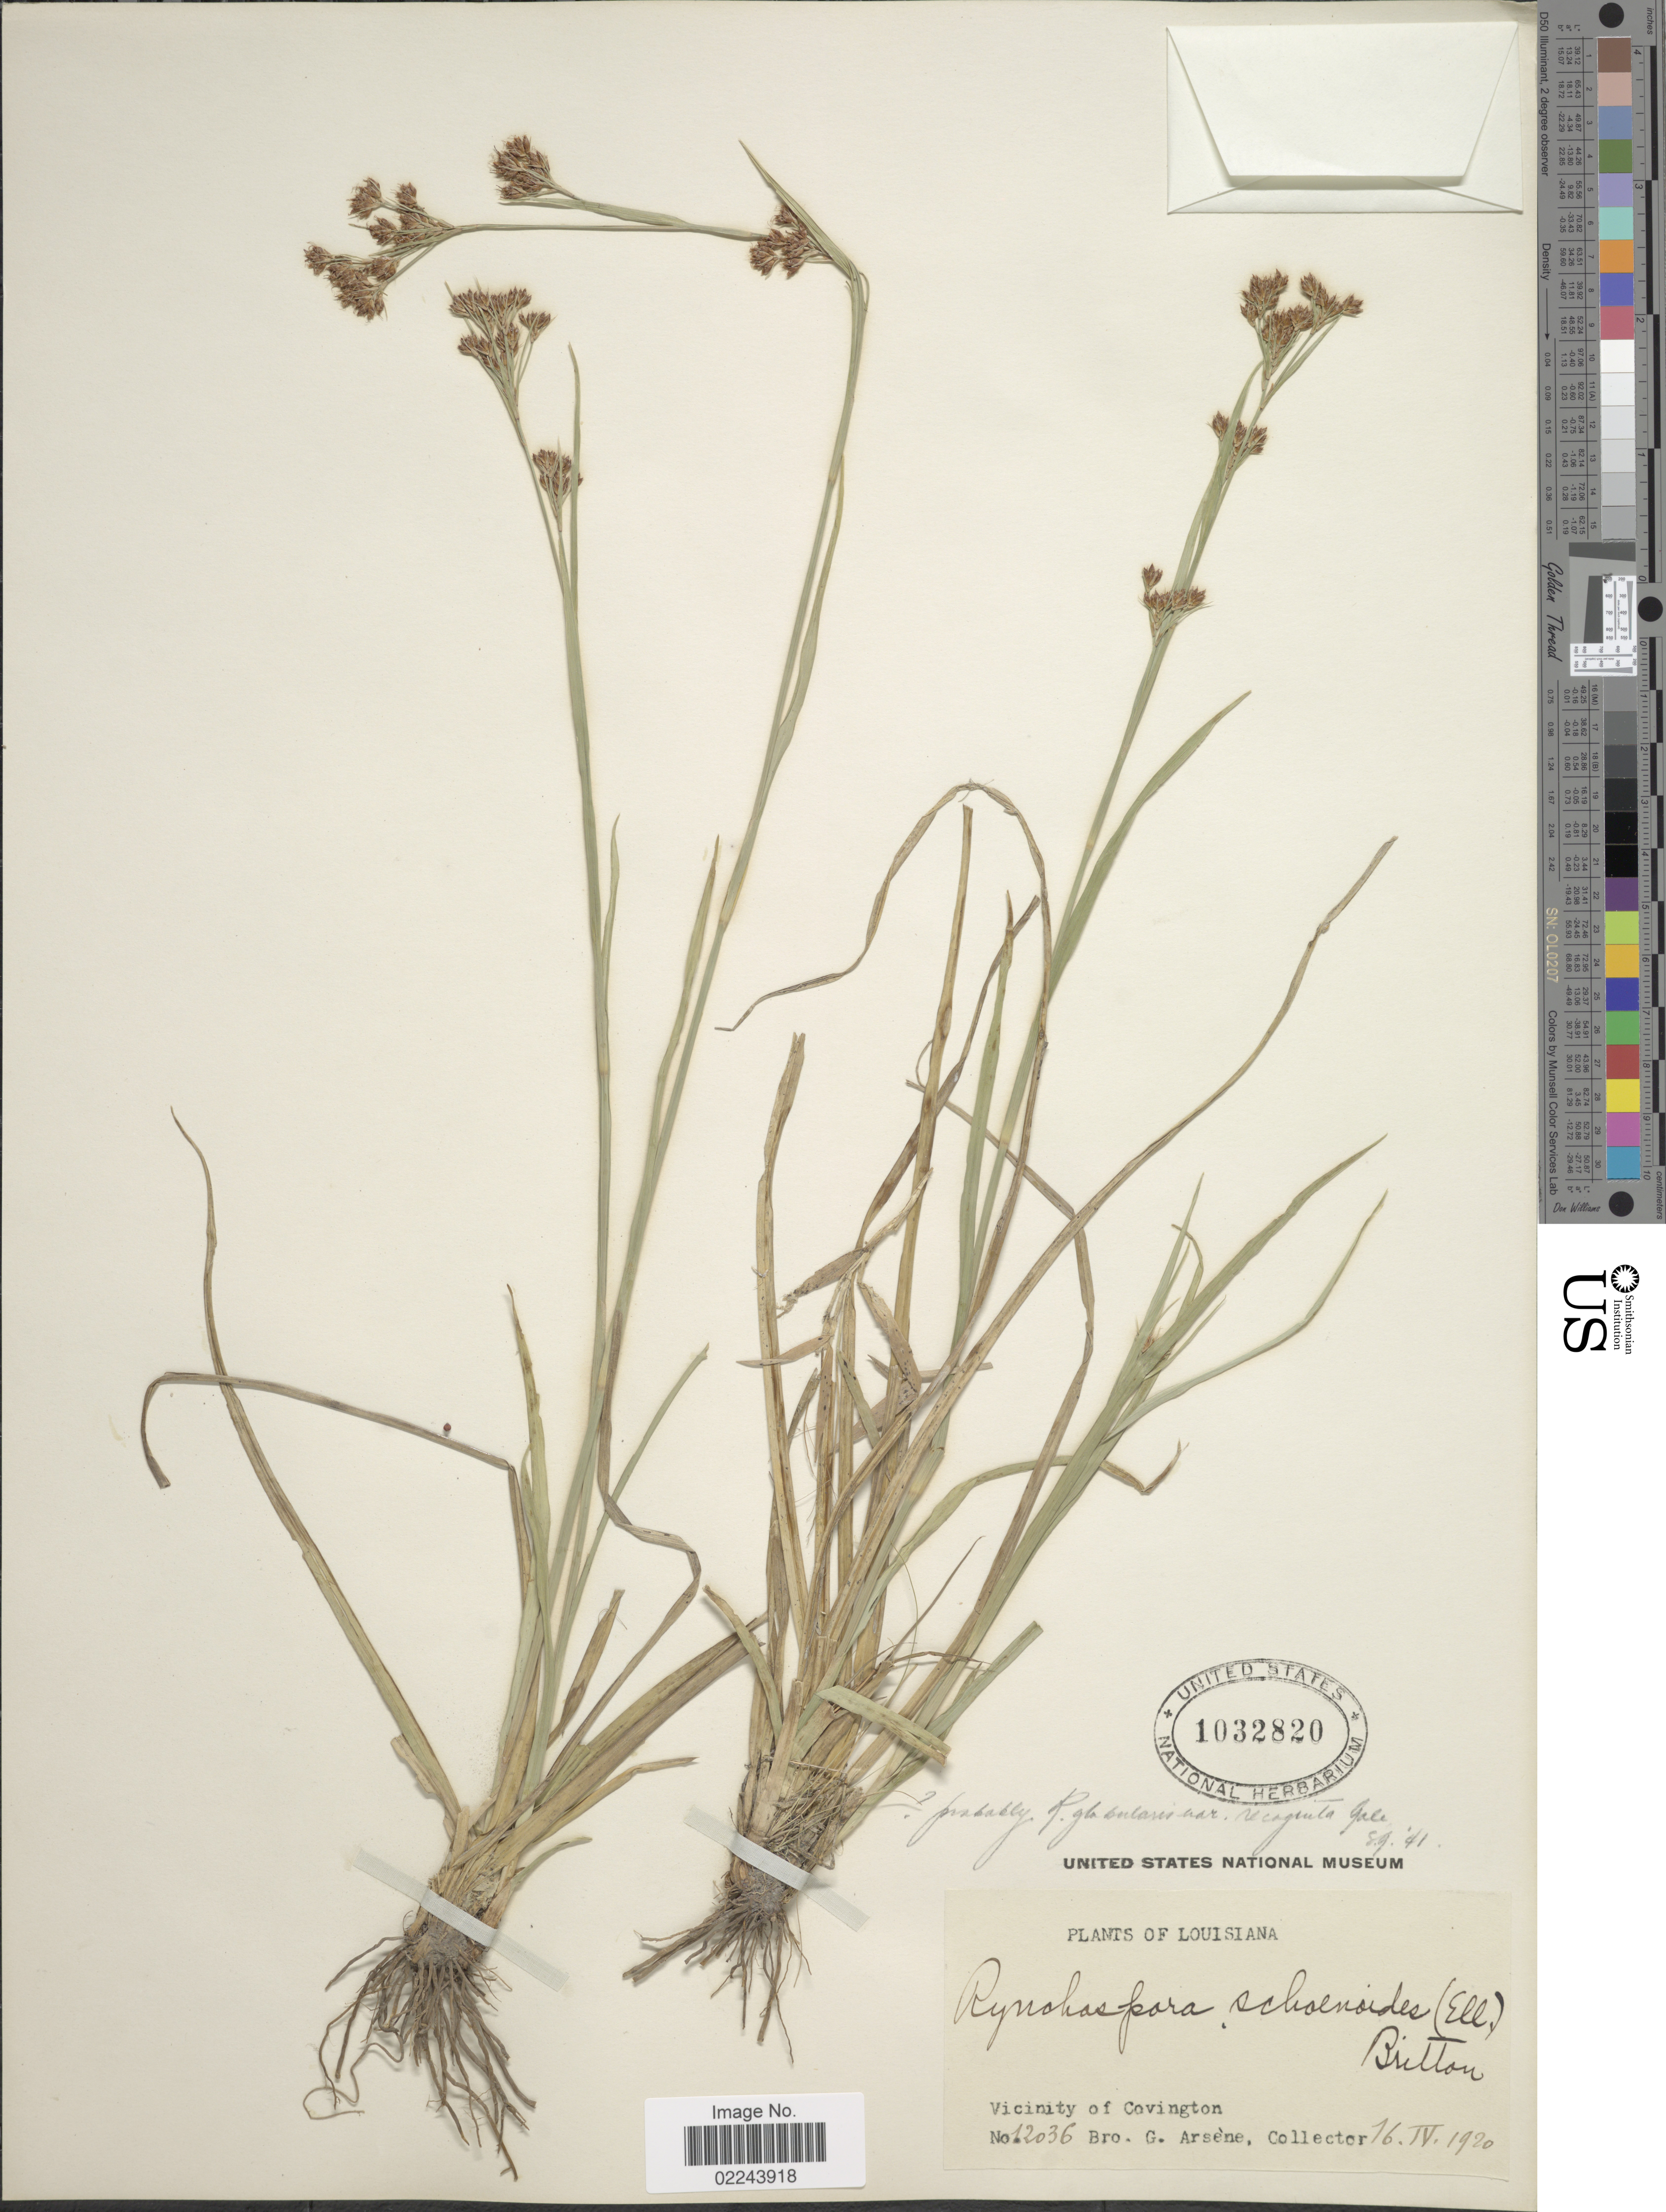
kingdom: Plantae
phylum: Tracheophyta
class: Liliopsida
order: Poales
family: Cyperaceae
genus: Rhynchospora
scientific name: Rhynchospora recognita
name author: (Gale) Kral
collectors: Bro. G. Arsène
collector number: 12036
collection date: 1920-04-16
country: United States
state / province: Louisiana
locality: Vicinity of Covington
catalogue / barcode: US 1032820